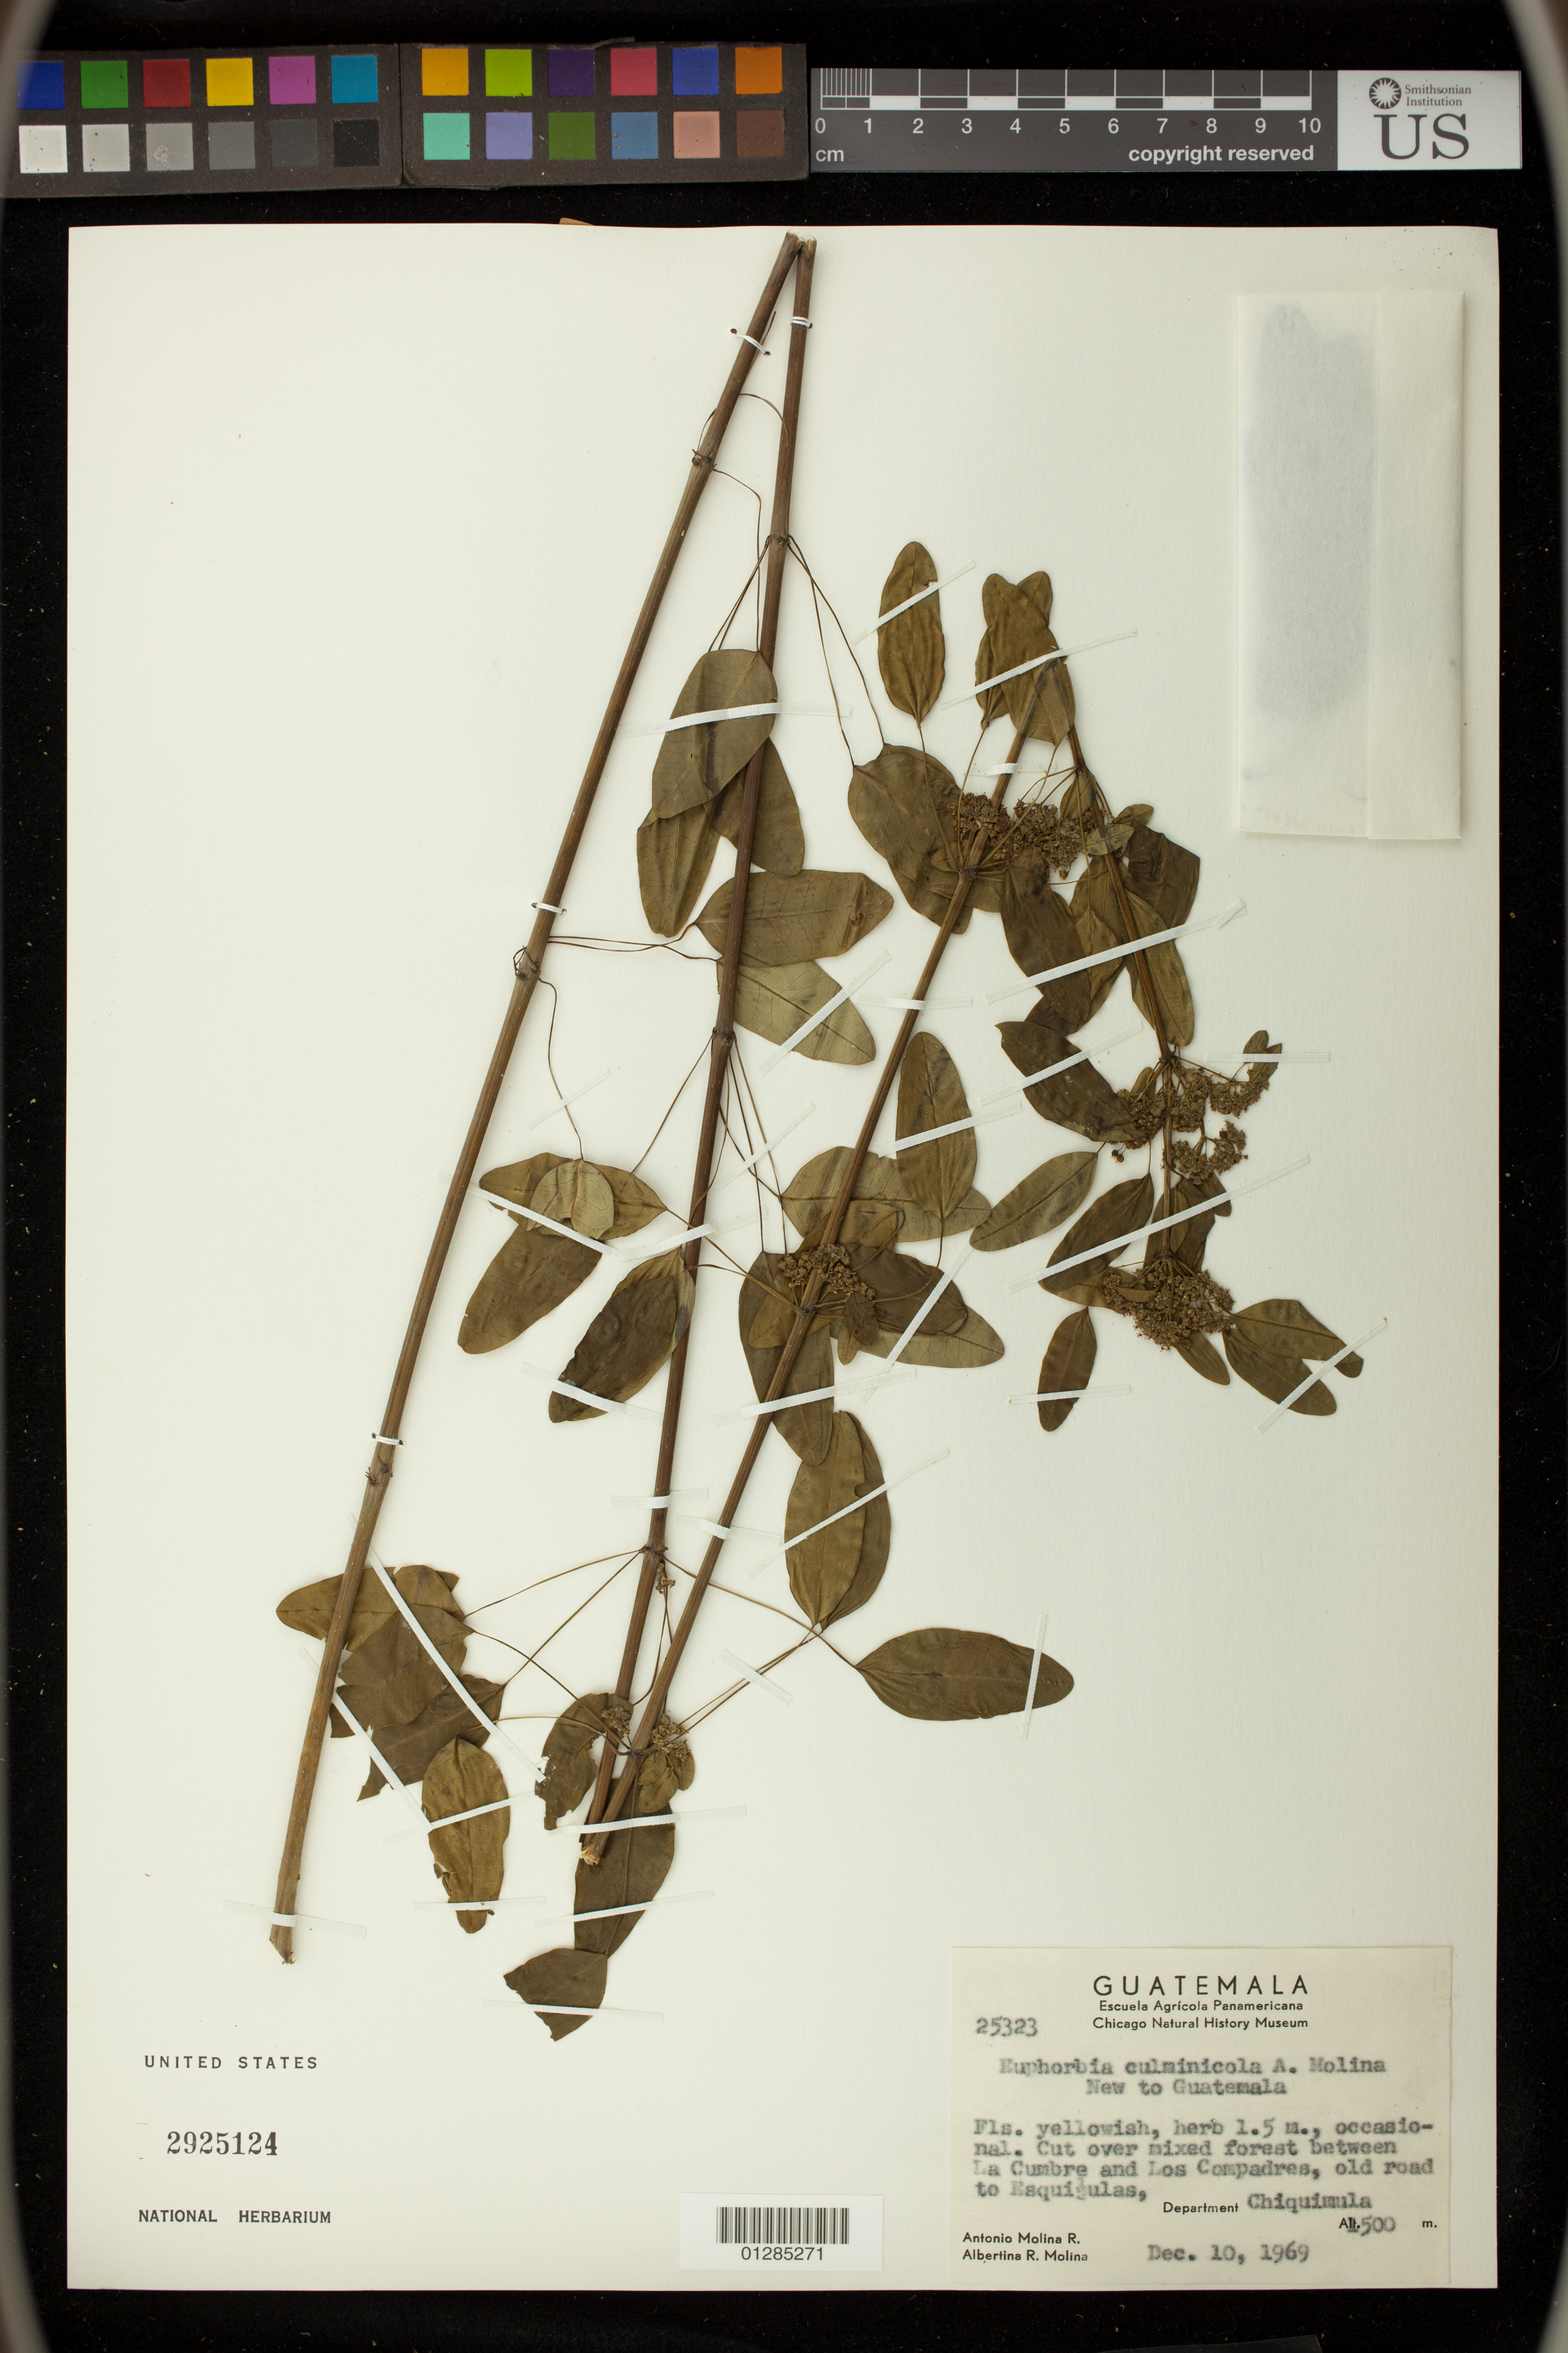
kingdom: Plantae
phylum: Tracheophyta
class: Magnoliopsida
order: Malpighiales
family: Euphorbiaceae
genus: Euphorbia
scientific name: Euphorbia culminicola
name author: Ant. Molina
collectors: A. Molina R. & A. R. Molina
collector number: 25323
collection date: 1969-12-10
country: Guatemala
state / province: Chiquimula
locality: between La Cumbre and Los Compadres, old road to Esquipulas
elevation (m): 1500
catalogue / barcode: US 2925124